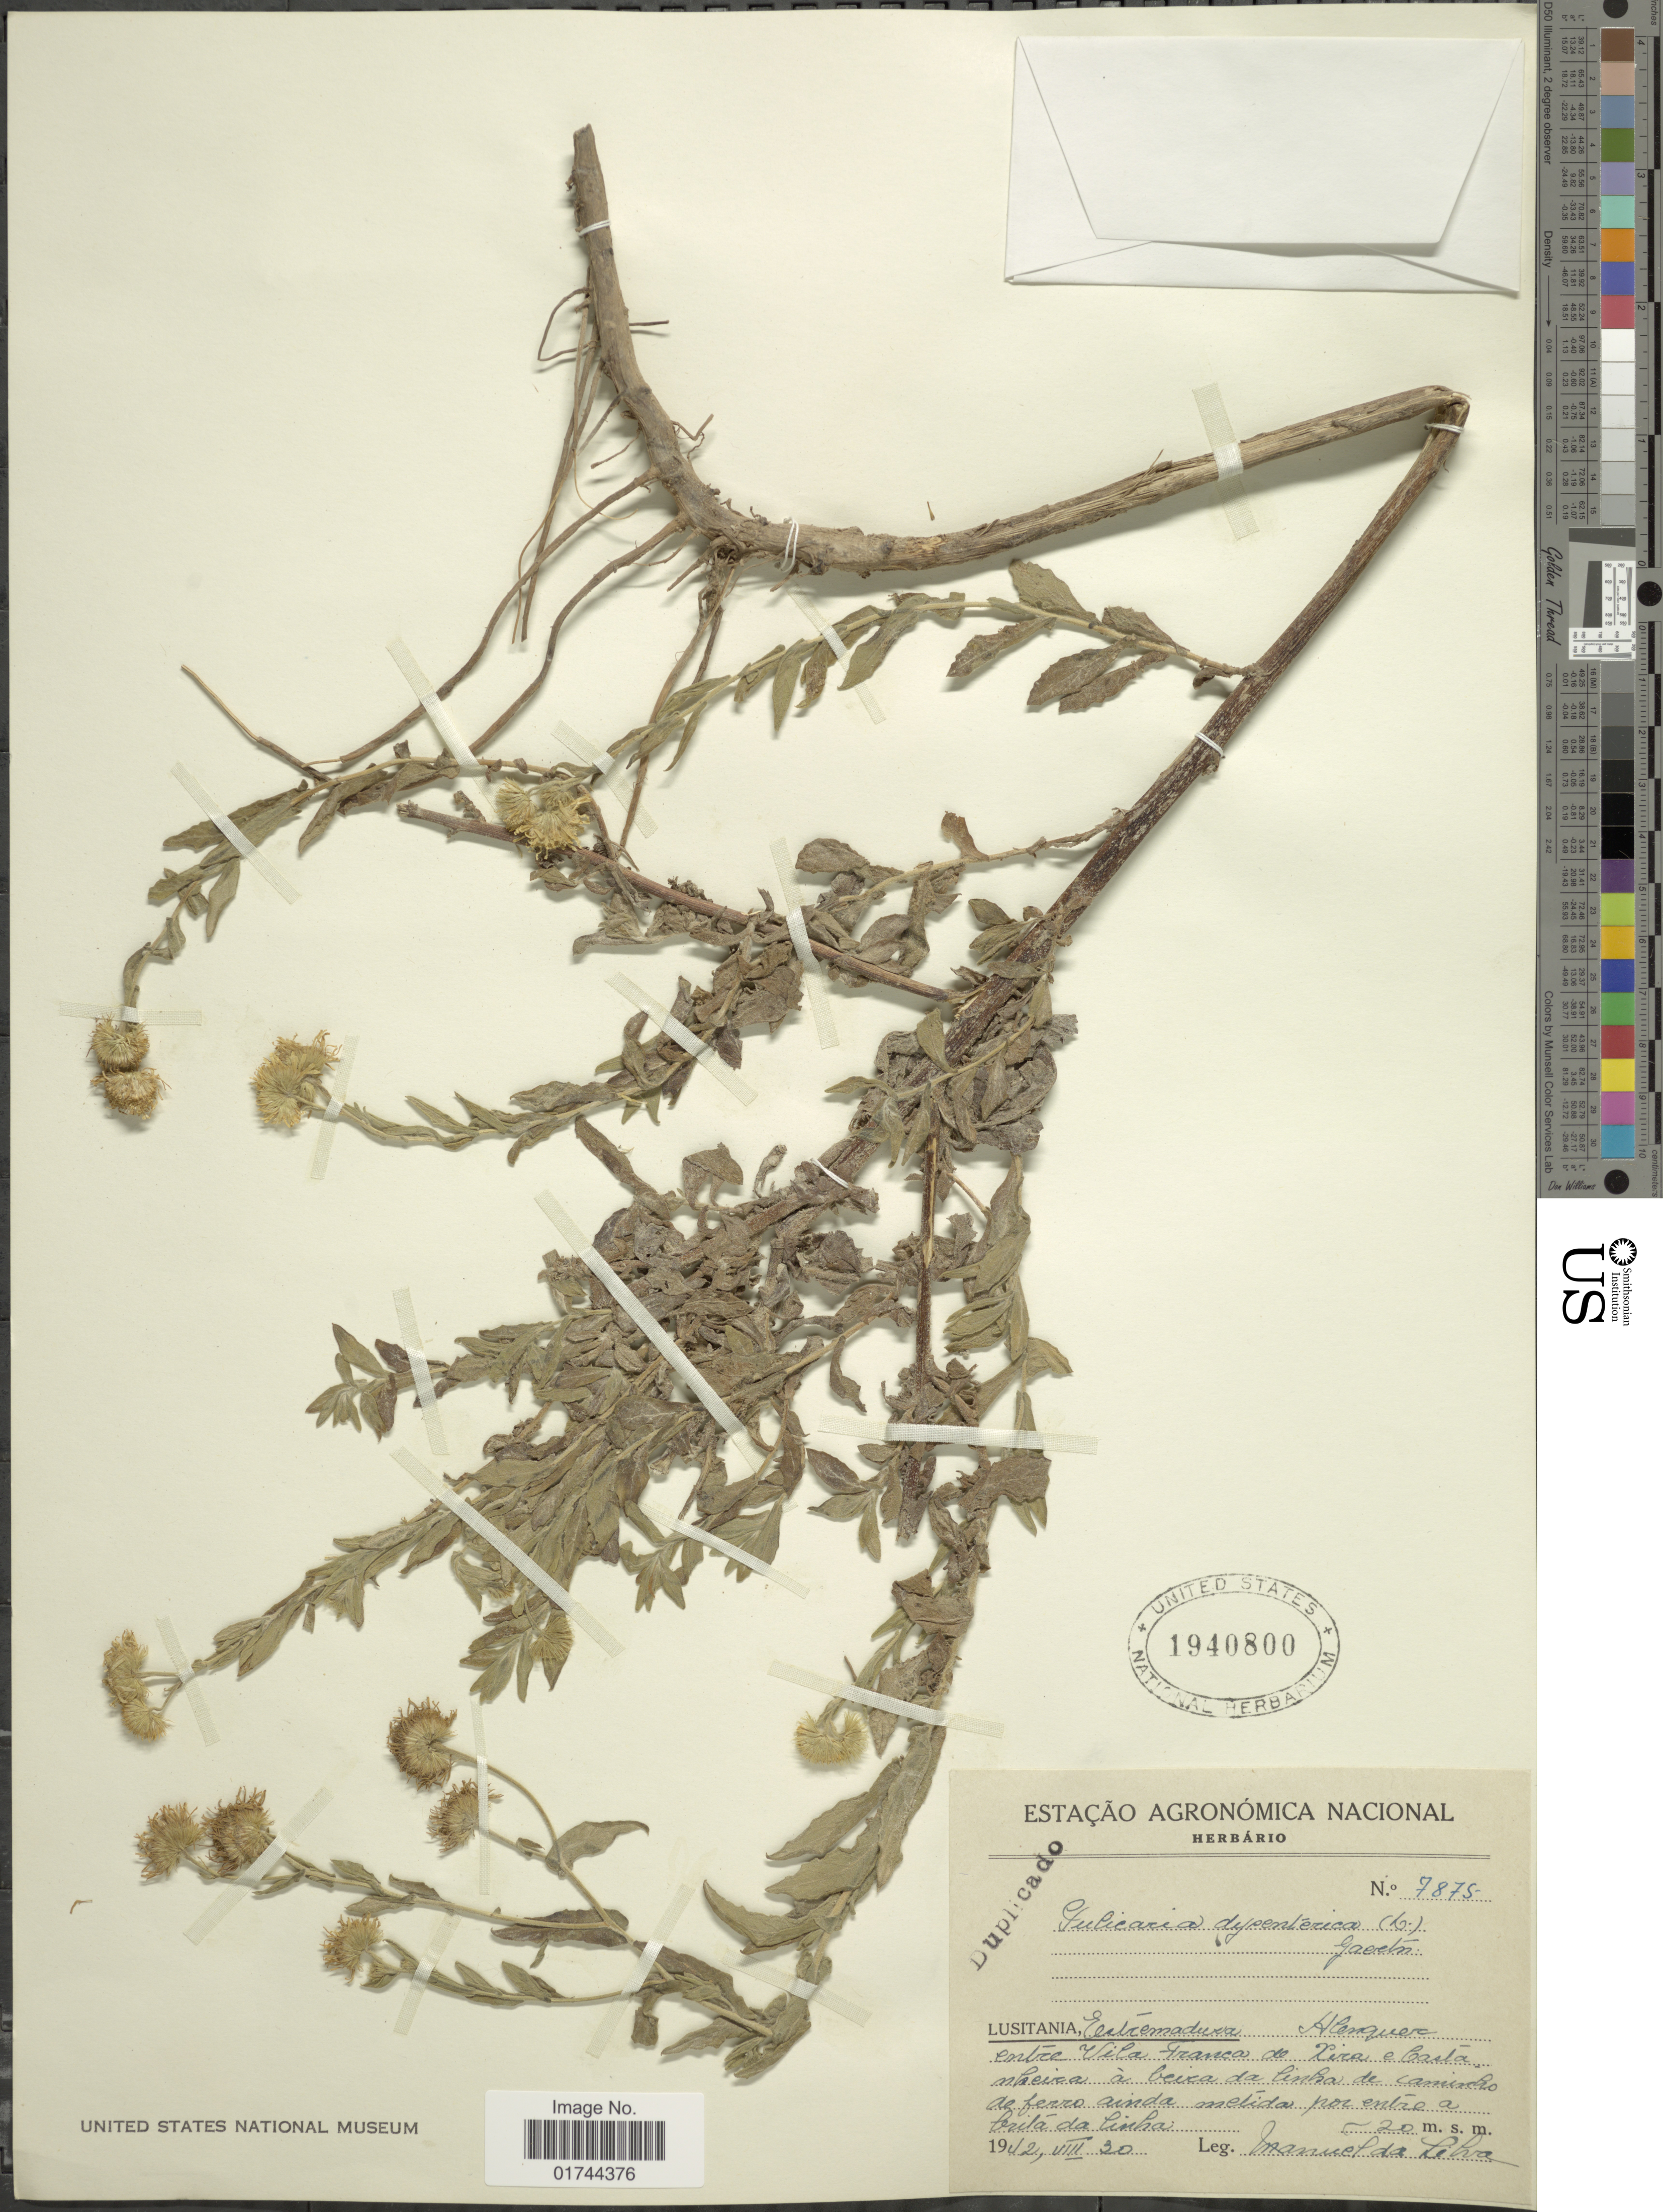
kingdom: Plantae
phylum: Tracheophyta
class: Magnoliopsida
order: Asterales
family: Asteraceae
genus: Pulicaria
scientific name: Pulicaria dysenterica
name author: (L.) Bernh.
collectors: M. Da Silva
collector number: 7875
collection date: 1942-08-30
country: Portugal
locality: Estremadura, Alemquero, entre vila Franca de Lira e Casta nheira a beira da Cinha de Caminho de ferro ainda metida por entre a brita a Cinha [interpreted]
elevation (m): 20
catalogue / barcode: US 1940800